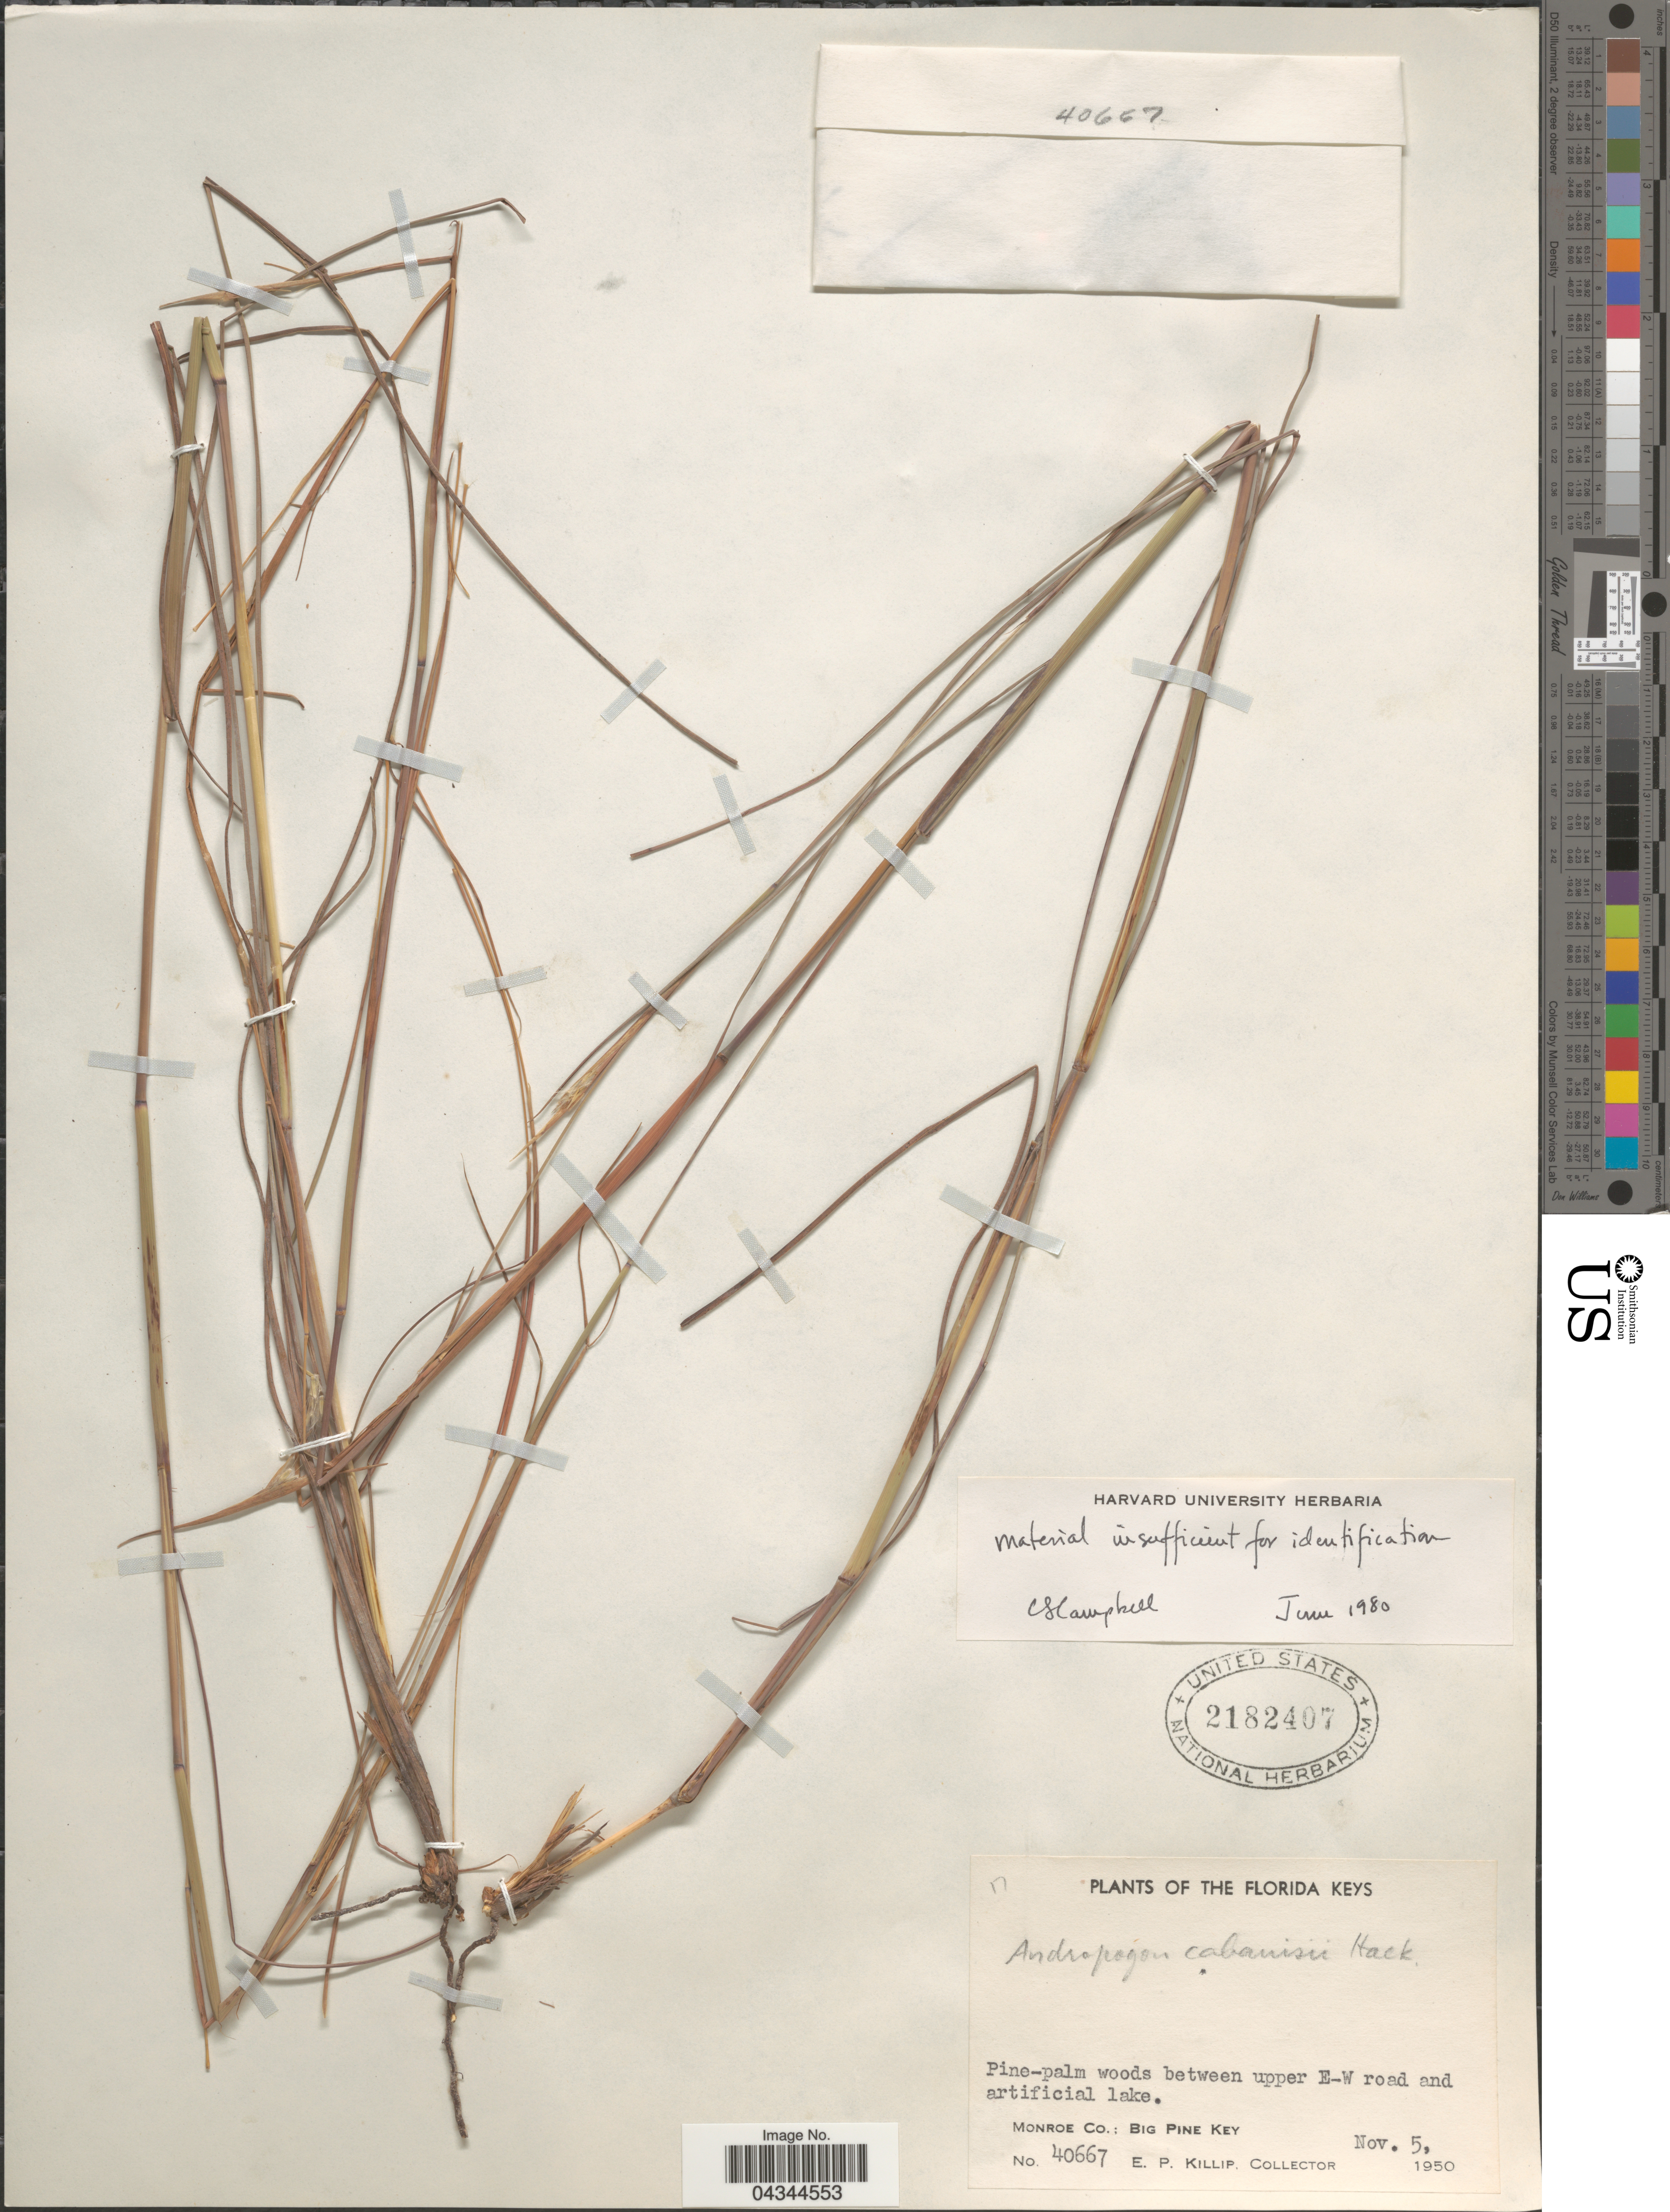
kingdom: Plantae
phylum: Tracheophyta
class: Liliopsida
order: Poales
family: Poaceae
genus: Andropogon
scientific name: Andropogon sp.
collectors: E. P. Killip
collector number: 40667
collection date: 1950-11-05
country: United States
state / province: Florida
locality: The Florida Keys. Pine-palm woods between upper E-W road and artificial lake. Monroe Co.: Big Pine Key.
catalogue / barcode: US 2182407